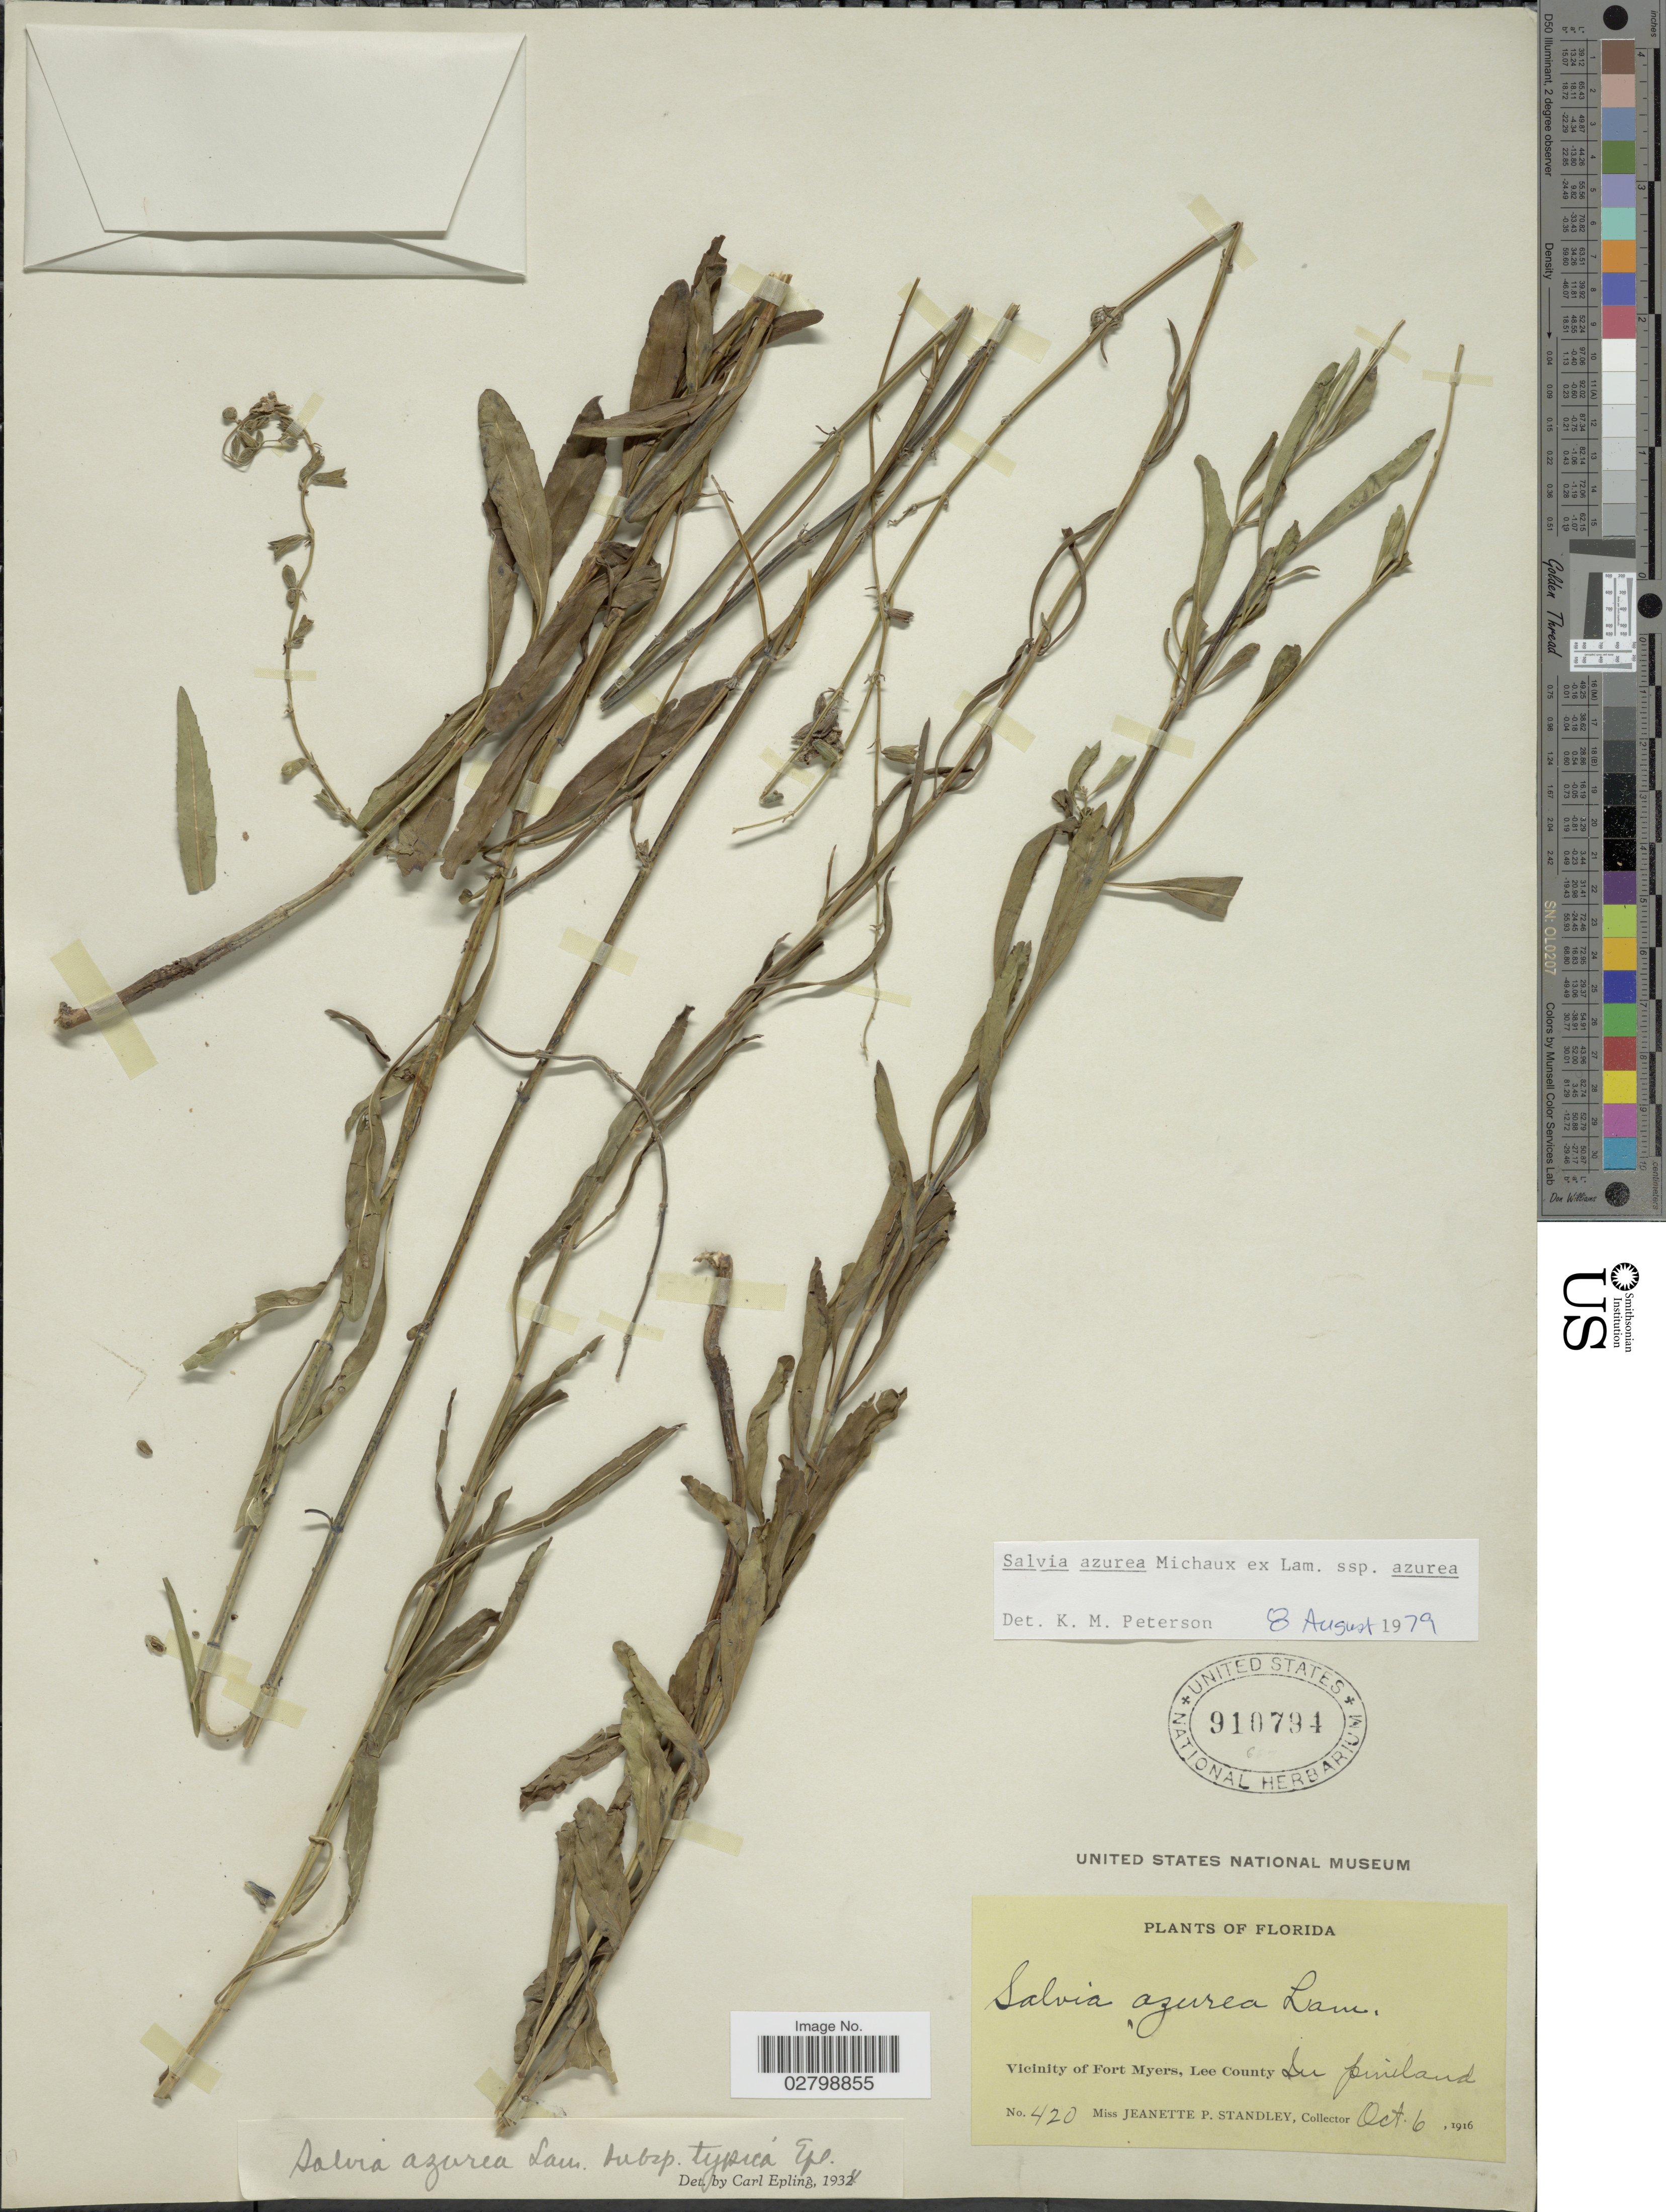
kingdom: Plantae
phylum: Tracheophyta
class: Magnoliopsida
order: Lamiales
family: Lamiaceae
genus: Salvia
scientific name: Salvia azurea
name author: Michx. ex Vahl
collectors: J. P. Standley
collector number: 420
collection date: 1916-10-06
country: United States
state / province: Florida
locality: Vicinity of Fort Myers, Lee County. In pineland.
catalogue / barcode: US 910794